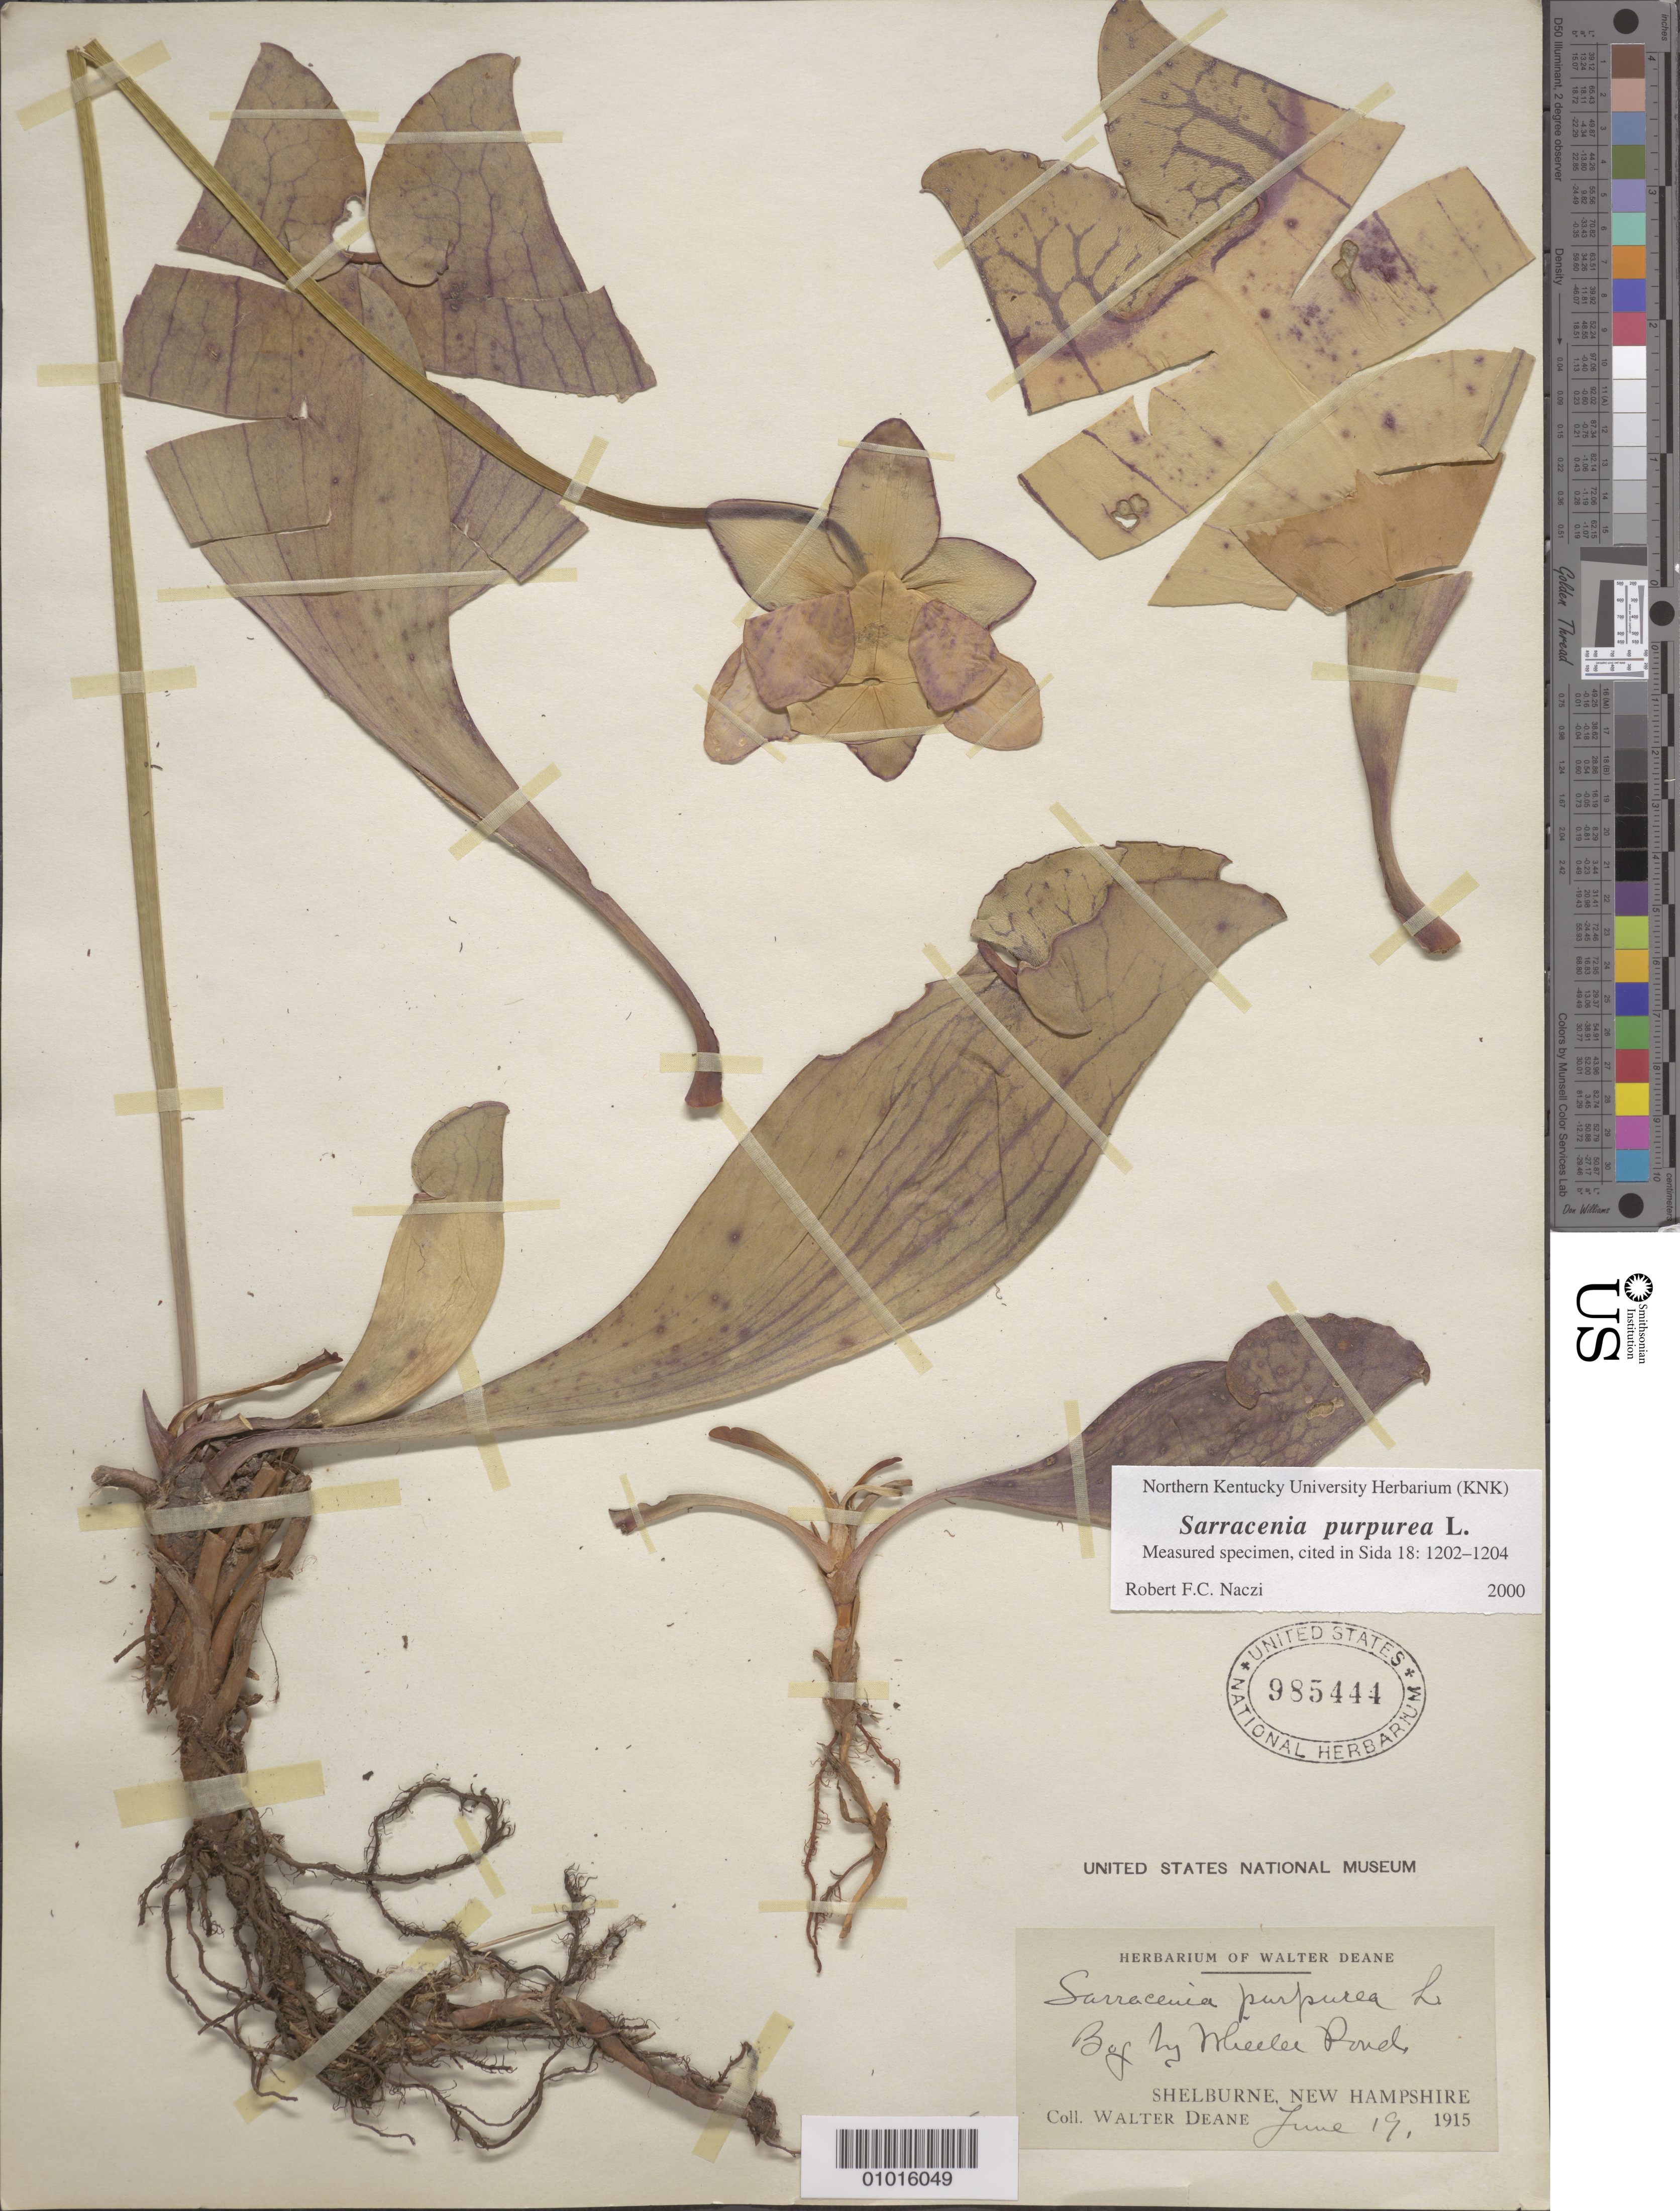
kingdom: Plantae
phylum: Tracheophyta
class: Magnoliopsida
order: Ericales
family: Sarraceniaceae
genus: Sarracenia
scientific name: Sarracenia purpurea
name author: L.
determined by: Naczi, R. F. C.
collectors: W. Deane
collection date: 1915-06-19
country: United States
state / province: New Hampshire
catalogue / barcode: US 985444